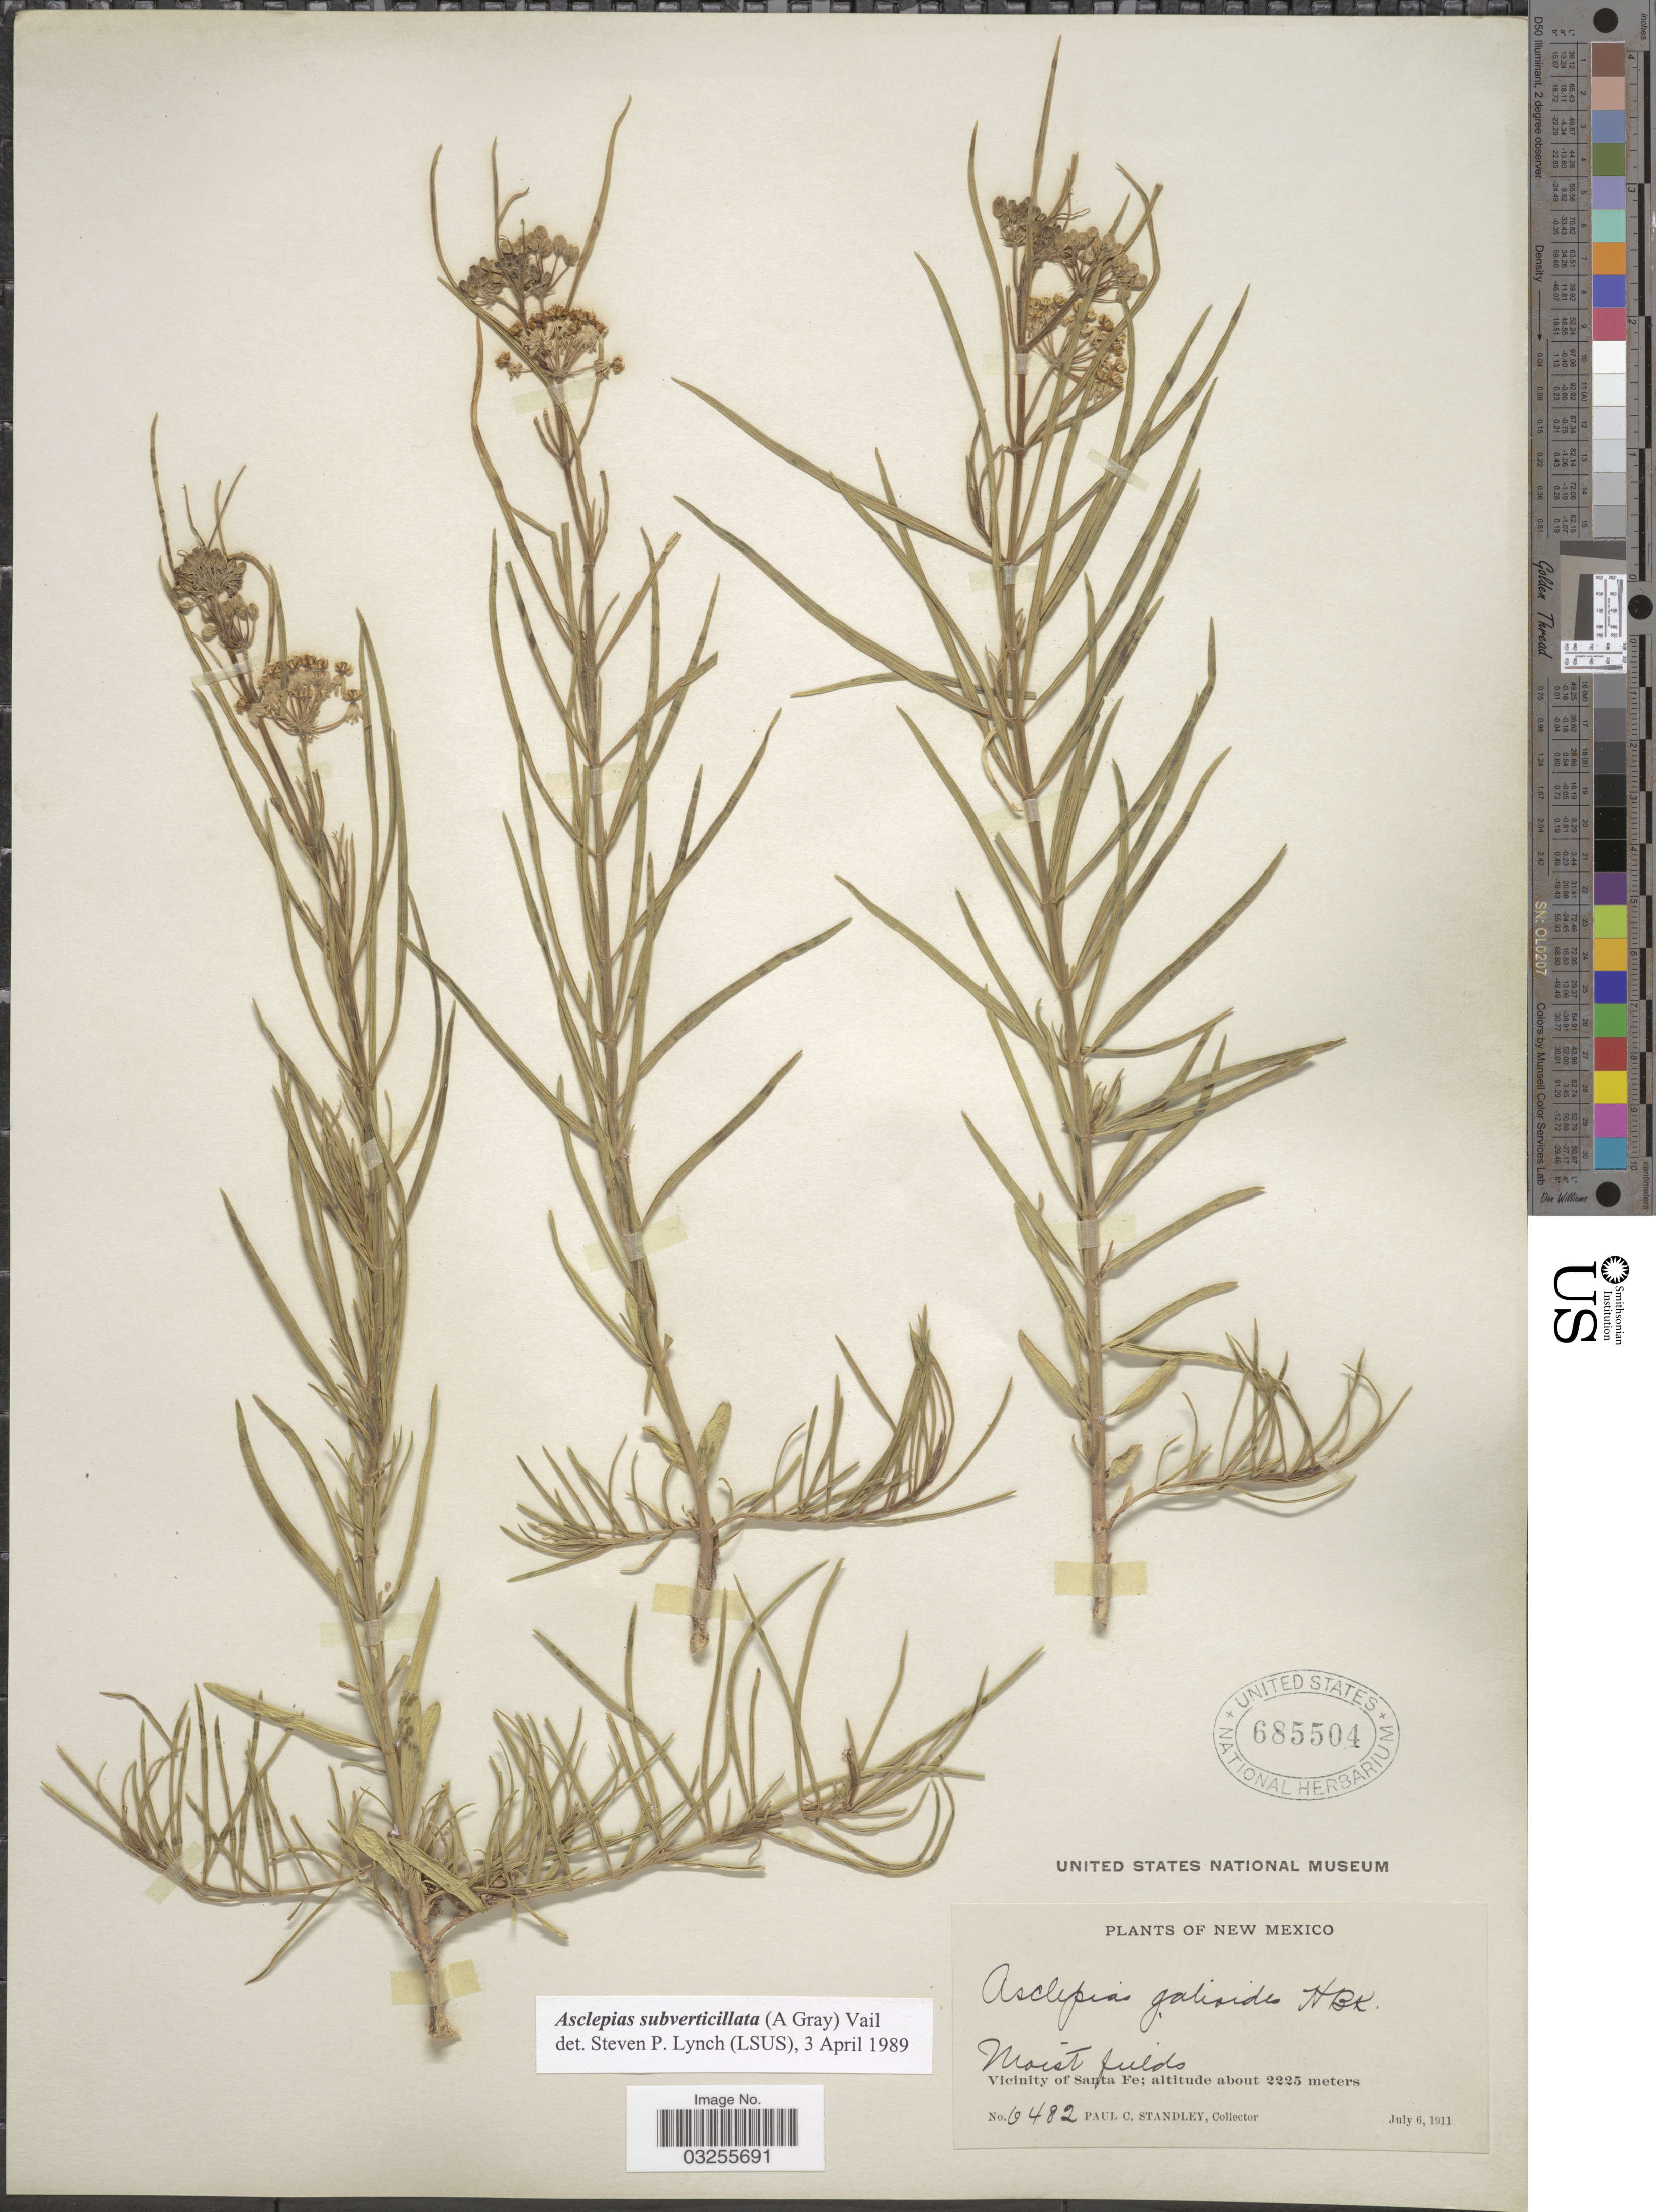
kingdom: Plantae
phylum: Tracheophyta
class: Magnoliopsida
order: Gentianales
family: Apocynaceae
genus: Asclepias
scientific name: Asclepias subverticillata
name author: (A. Gray) Vail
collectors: P. C. Standley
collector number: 6482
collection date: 1911-07-06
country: United States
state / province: New Mexico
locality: Vicinity of Santa Fe.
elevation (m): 2225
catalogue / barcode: US 685504